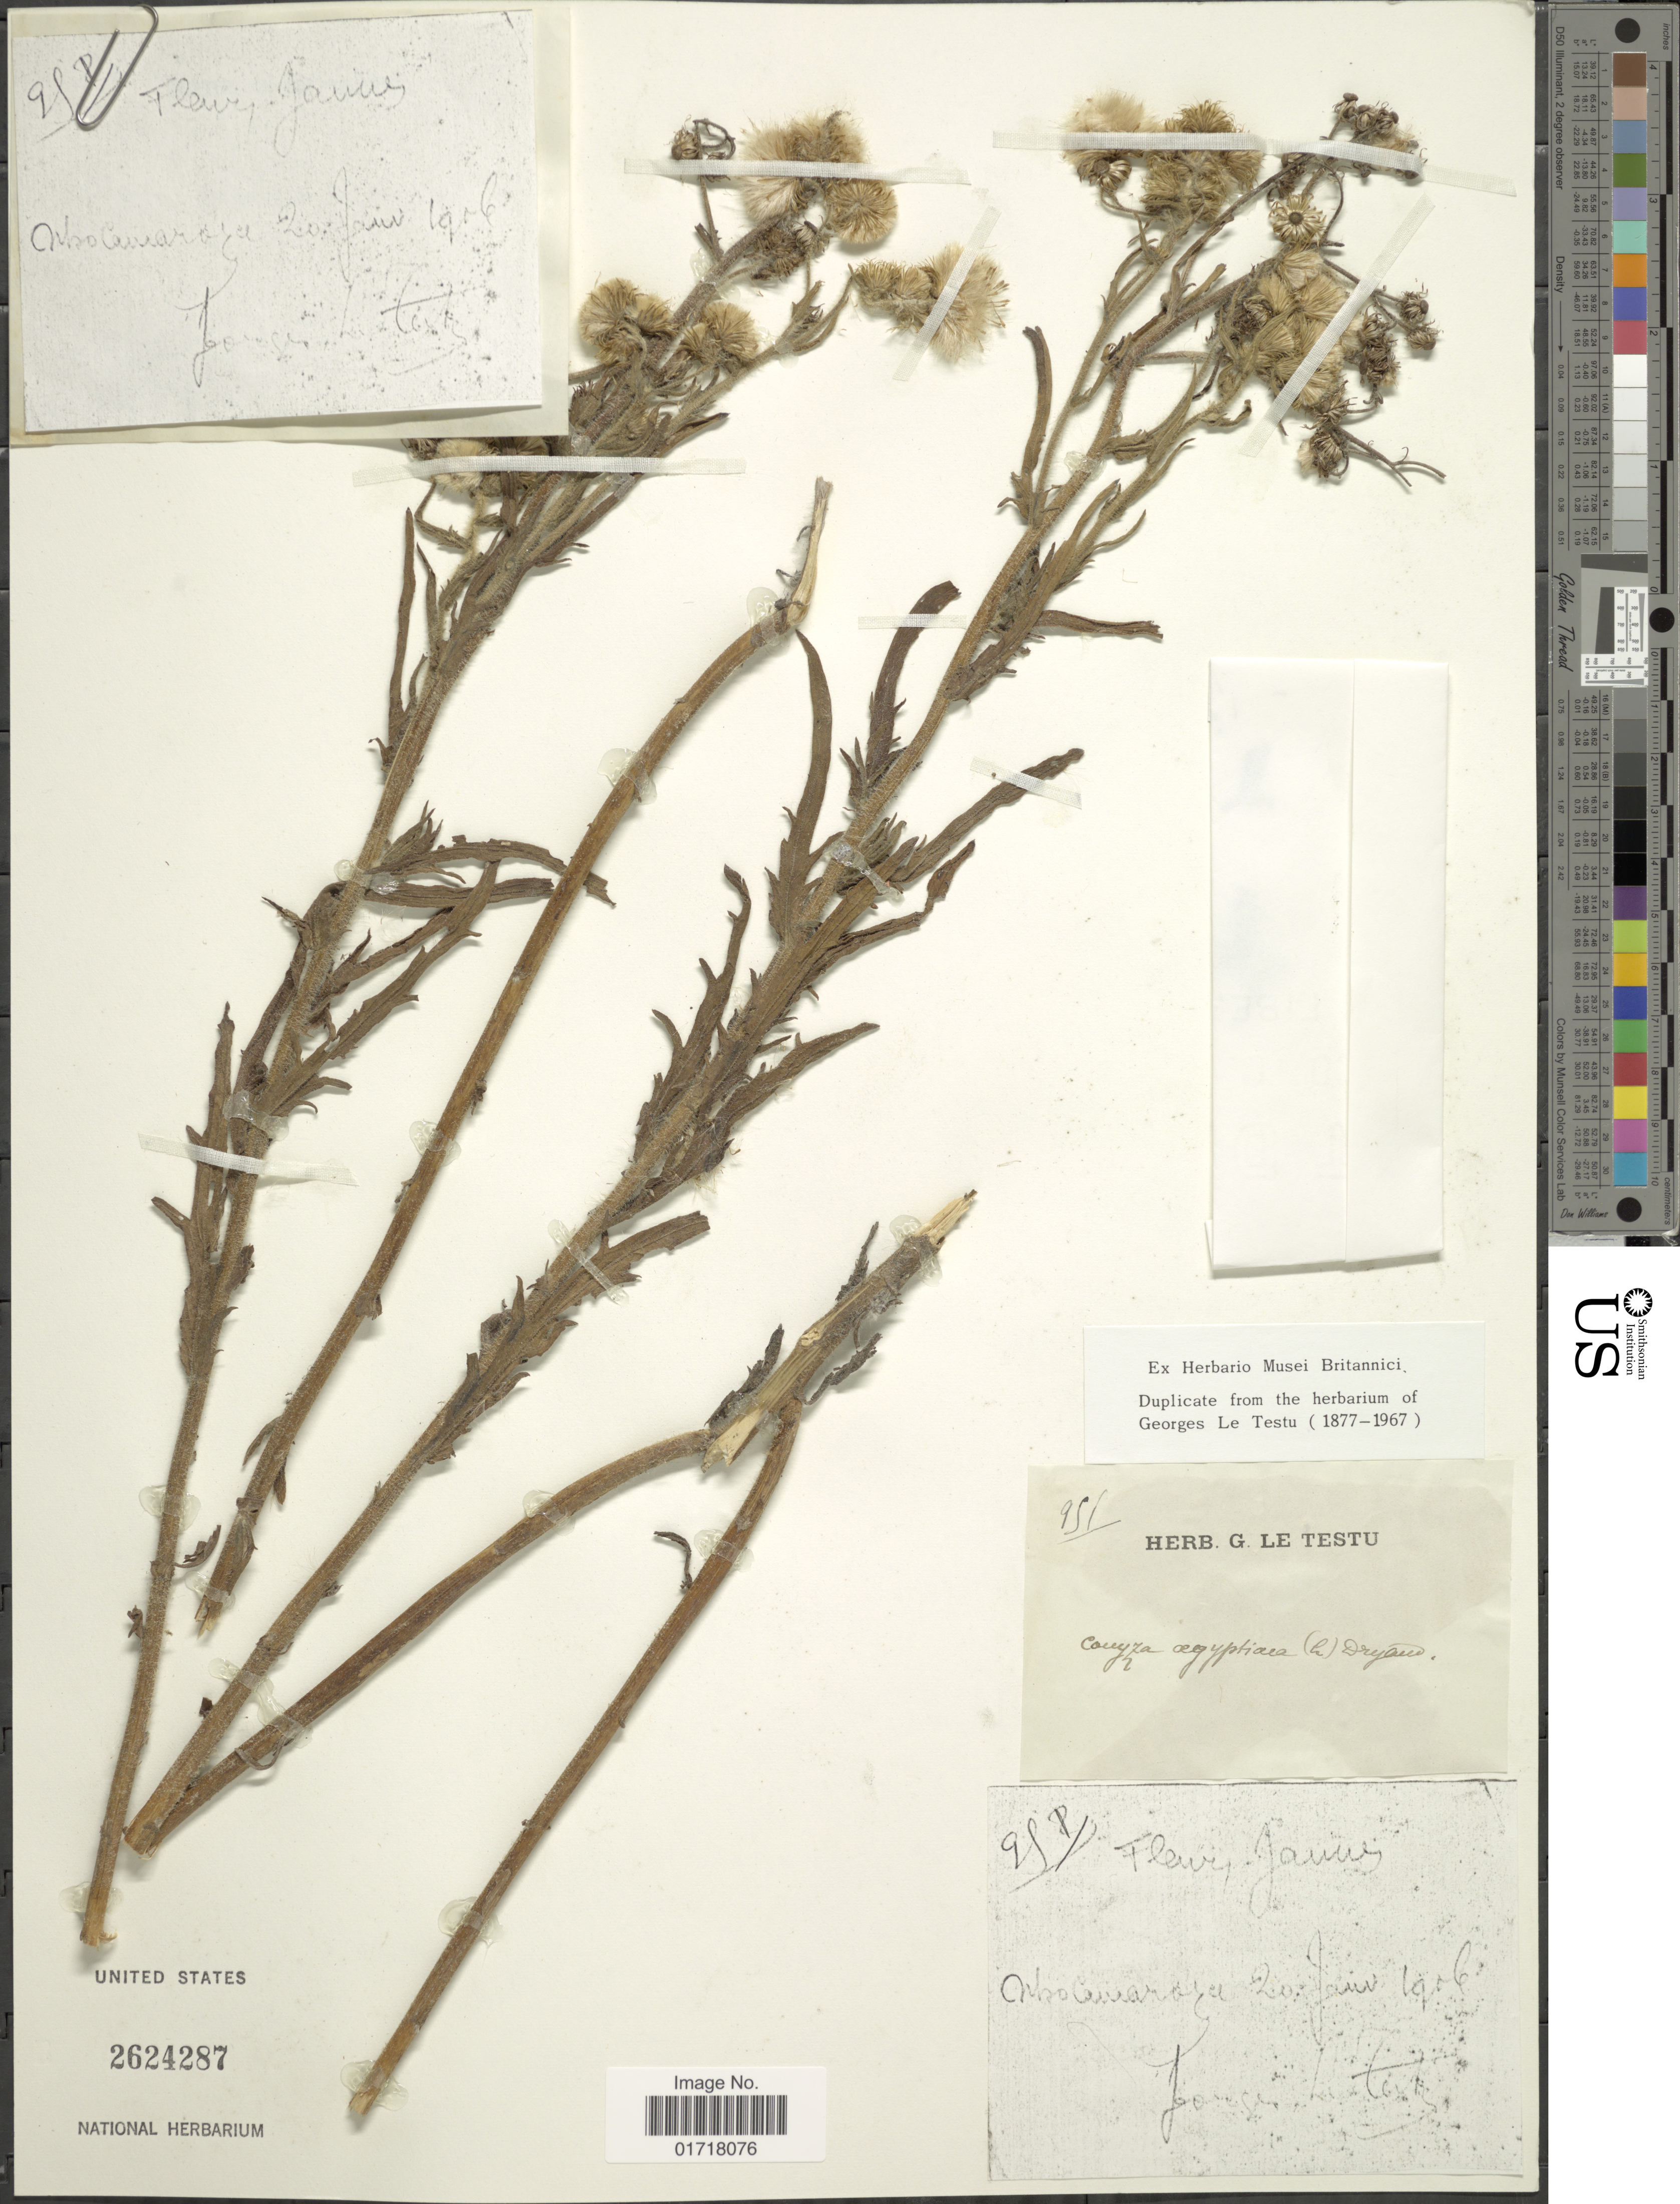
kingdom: Plantae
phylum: Tracheophyta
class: Magnoliopsida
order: Asterales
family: Asteraceae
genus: Conyza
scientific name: Conyza aegyptiaca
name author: (L.) Aiton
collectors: G. Le Testu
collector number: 951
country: Mozambique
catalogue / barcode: US 2624287